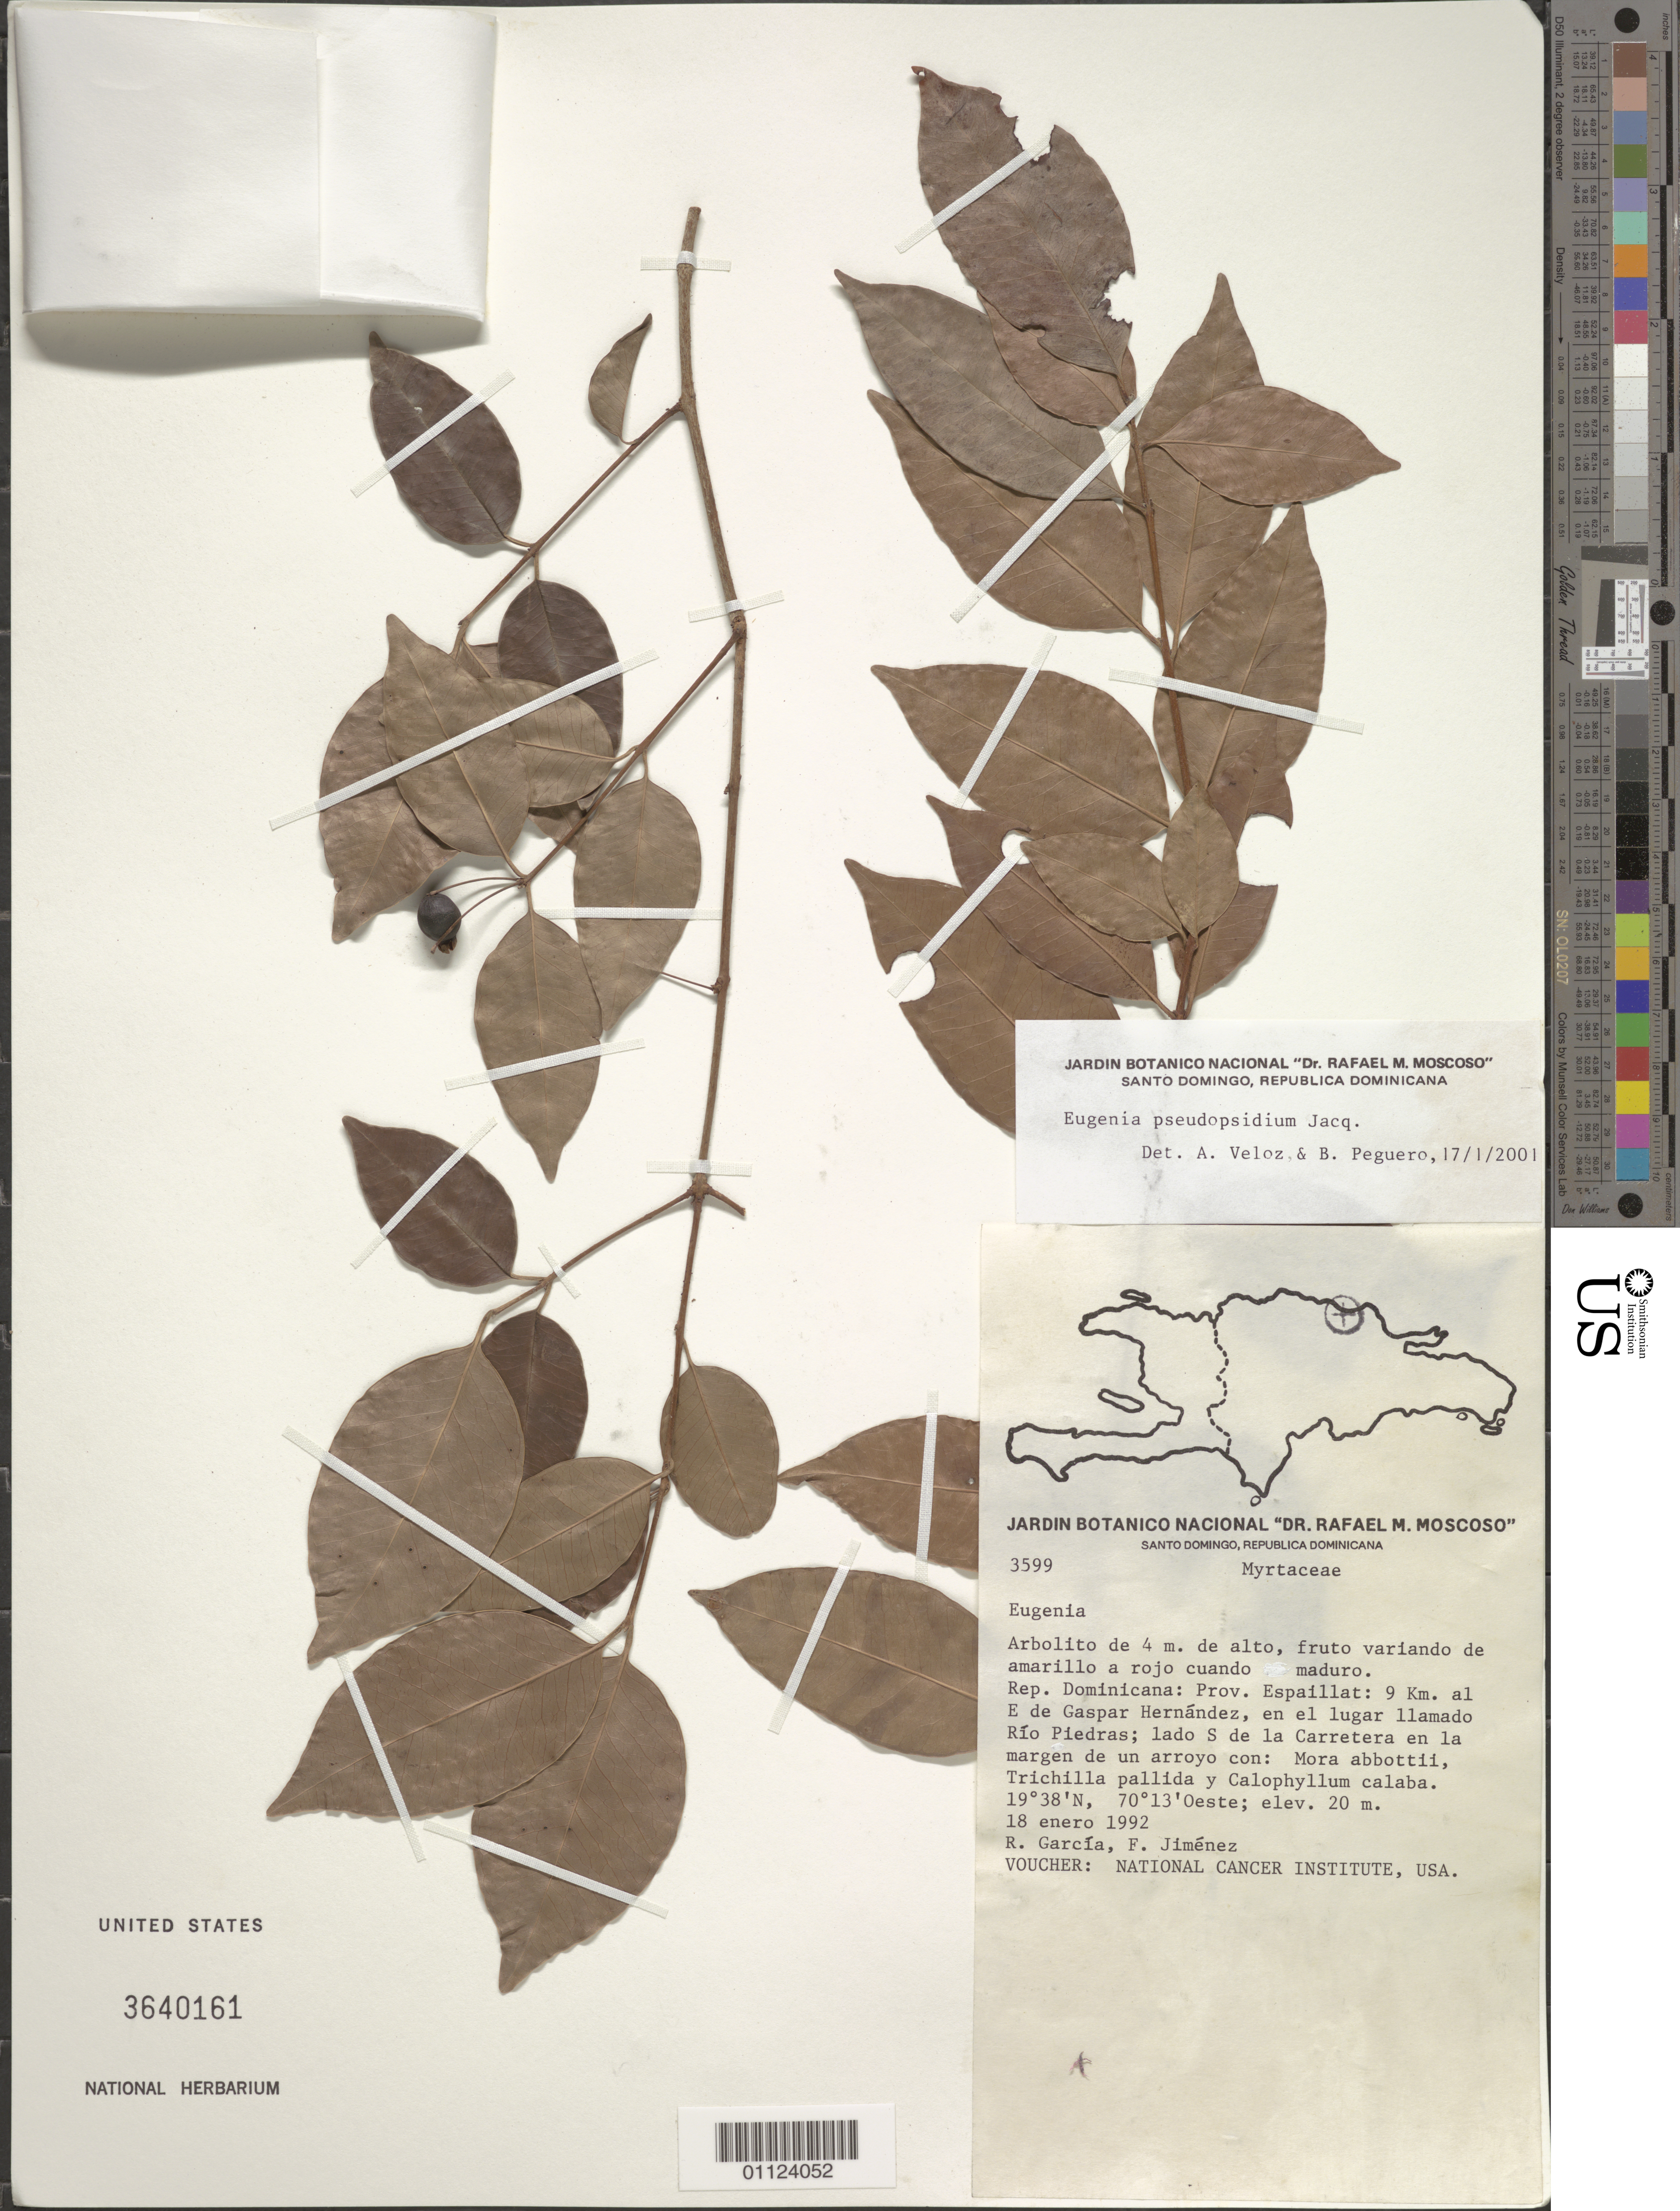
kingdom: Plantae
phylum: Tracheophyta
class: Magnoliopsida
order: Myrtales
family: Myrtaceae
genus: Eugenia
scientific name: Eugenia pseudopsidium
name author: Jacq.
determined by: Veloz, A.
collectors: R. G. García & F. Jiménez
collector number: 3599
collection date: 1992-01-18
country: Dominican Republic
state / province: Espaillat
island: Hispaniola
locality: Gaspar Hernández, 9 km al E; en el lugar llamado Río Piedras; lado S de la Carretera en la margen de un arroyo.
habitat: En la margen de un arroyo con: Mora abbottii, Trichilla pallida y Calophyllum calaba.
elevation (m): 20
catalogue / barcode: US 3640161